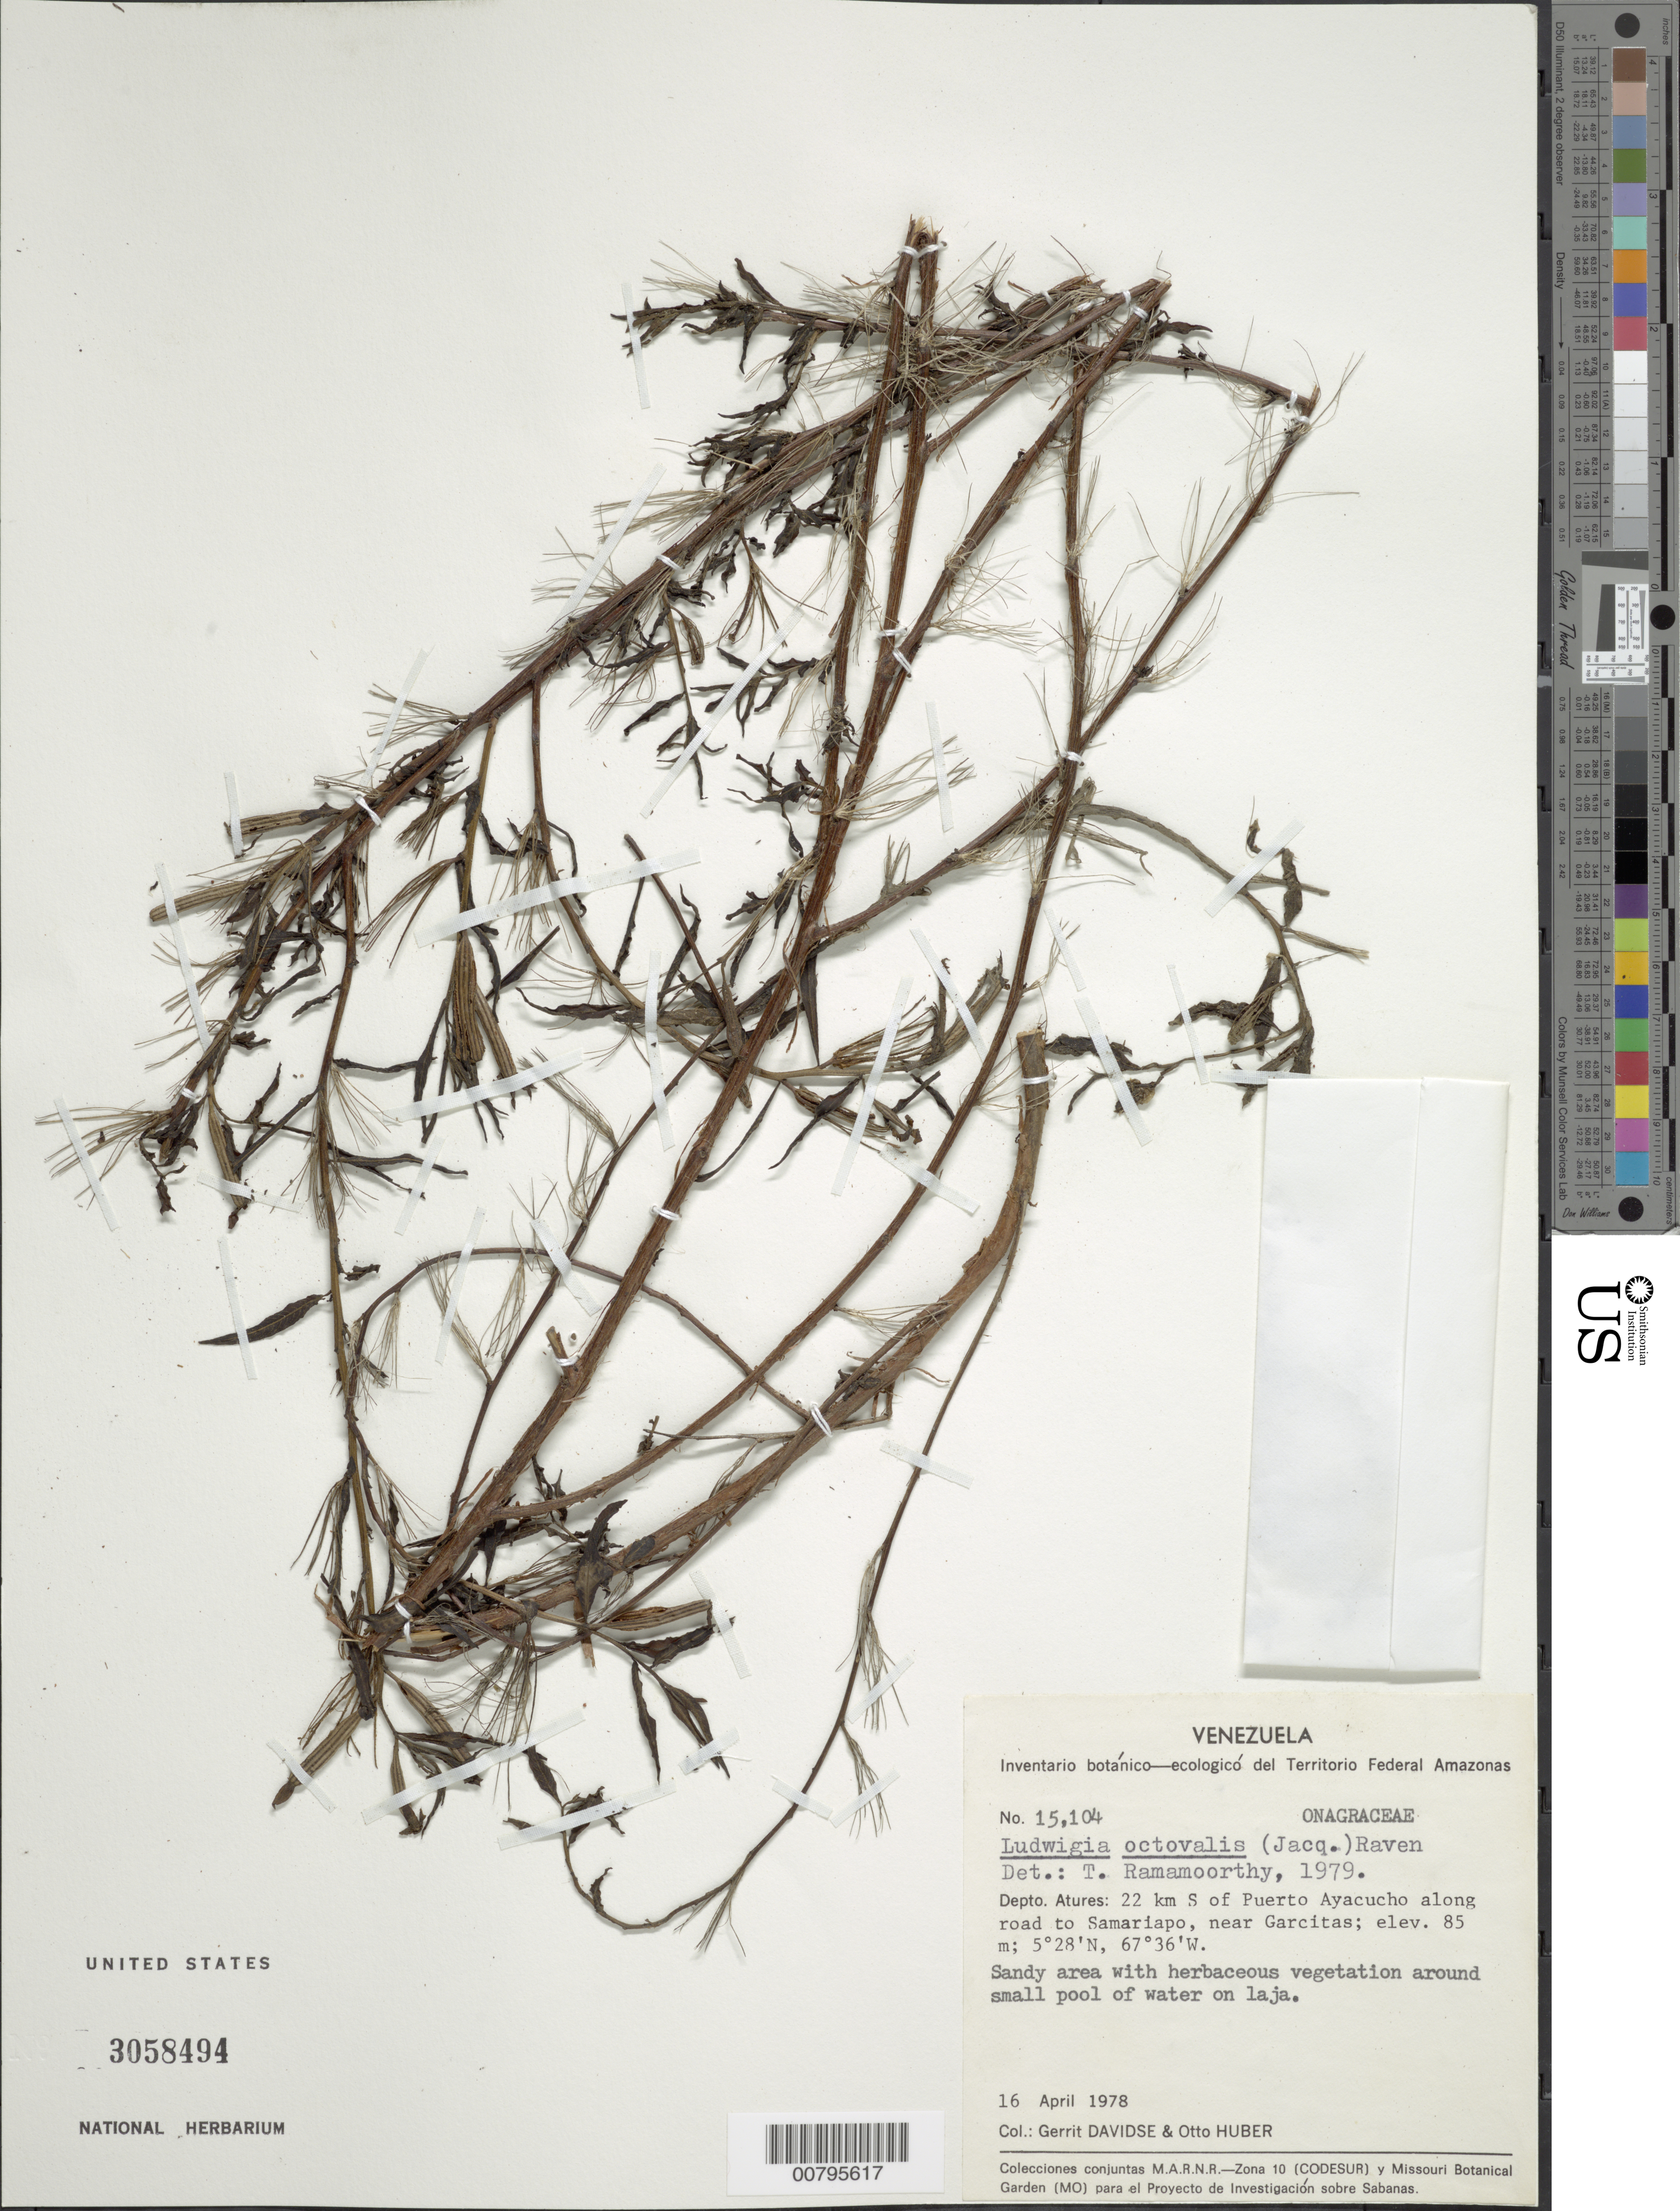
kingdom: Plantae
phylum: Tracheophyta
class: Magnoliopsida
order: Myrtales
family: Onagraceae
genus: Ludwigia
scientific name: Ludwigia octovalvis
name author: (Jacq.) P.H. Raven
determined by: Ramamoorthy, T. P.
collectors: G. Davidse & O. Huber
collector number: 15104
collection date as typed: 16-Apr-78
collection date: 1978-04-16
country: Venezuela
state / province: Amazonas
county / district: Atures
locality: Puerto Ayacucho, 22 km S of along road to Samariapo, near Garcitas, Río Orinoco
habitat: Sandy area with herbaceous vegetation around small pool of water on laja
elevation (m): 85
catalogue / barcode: US 3058494